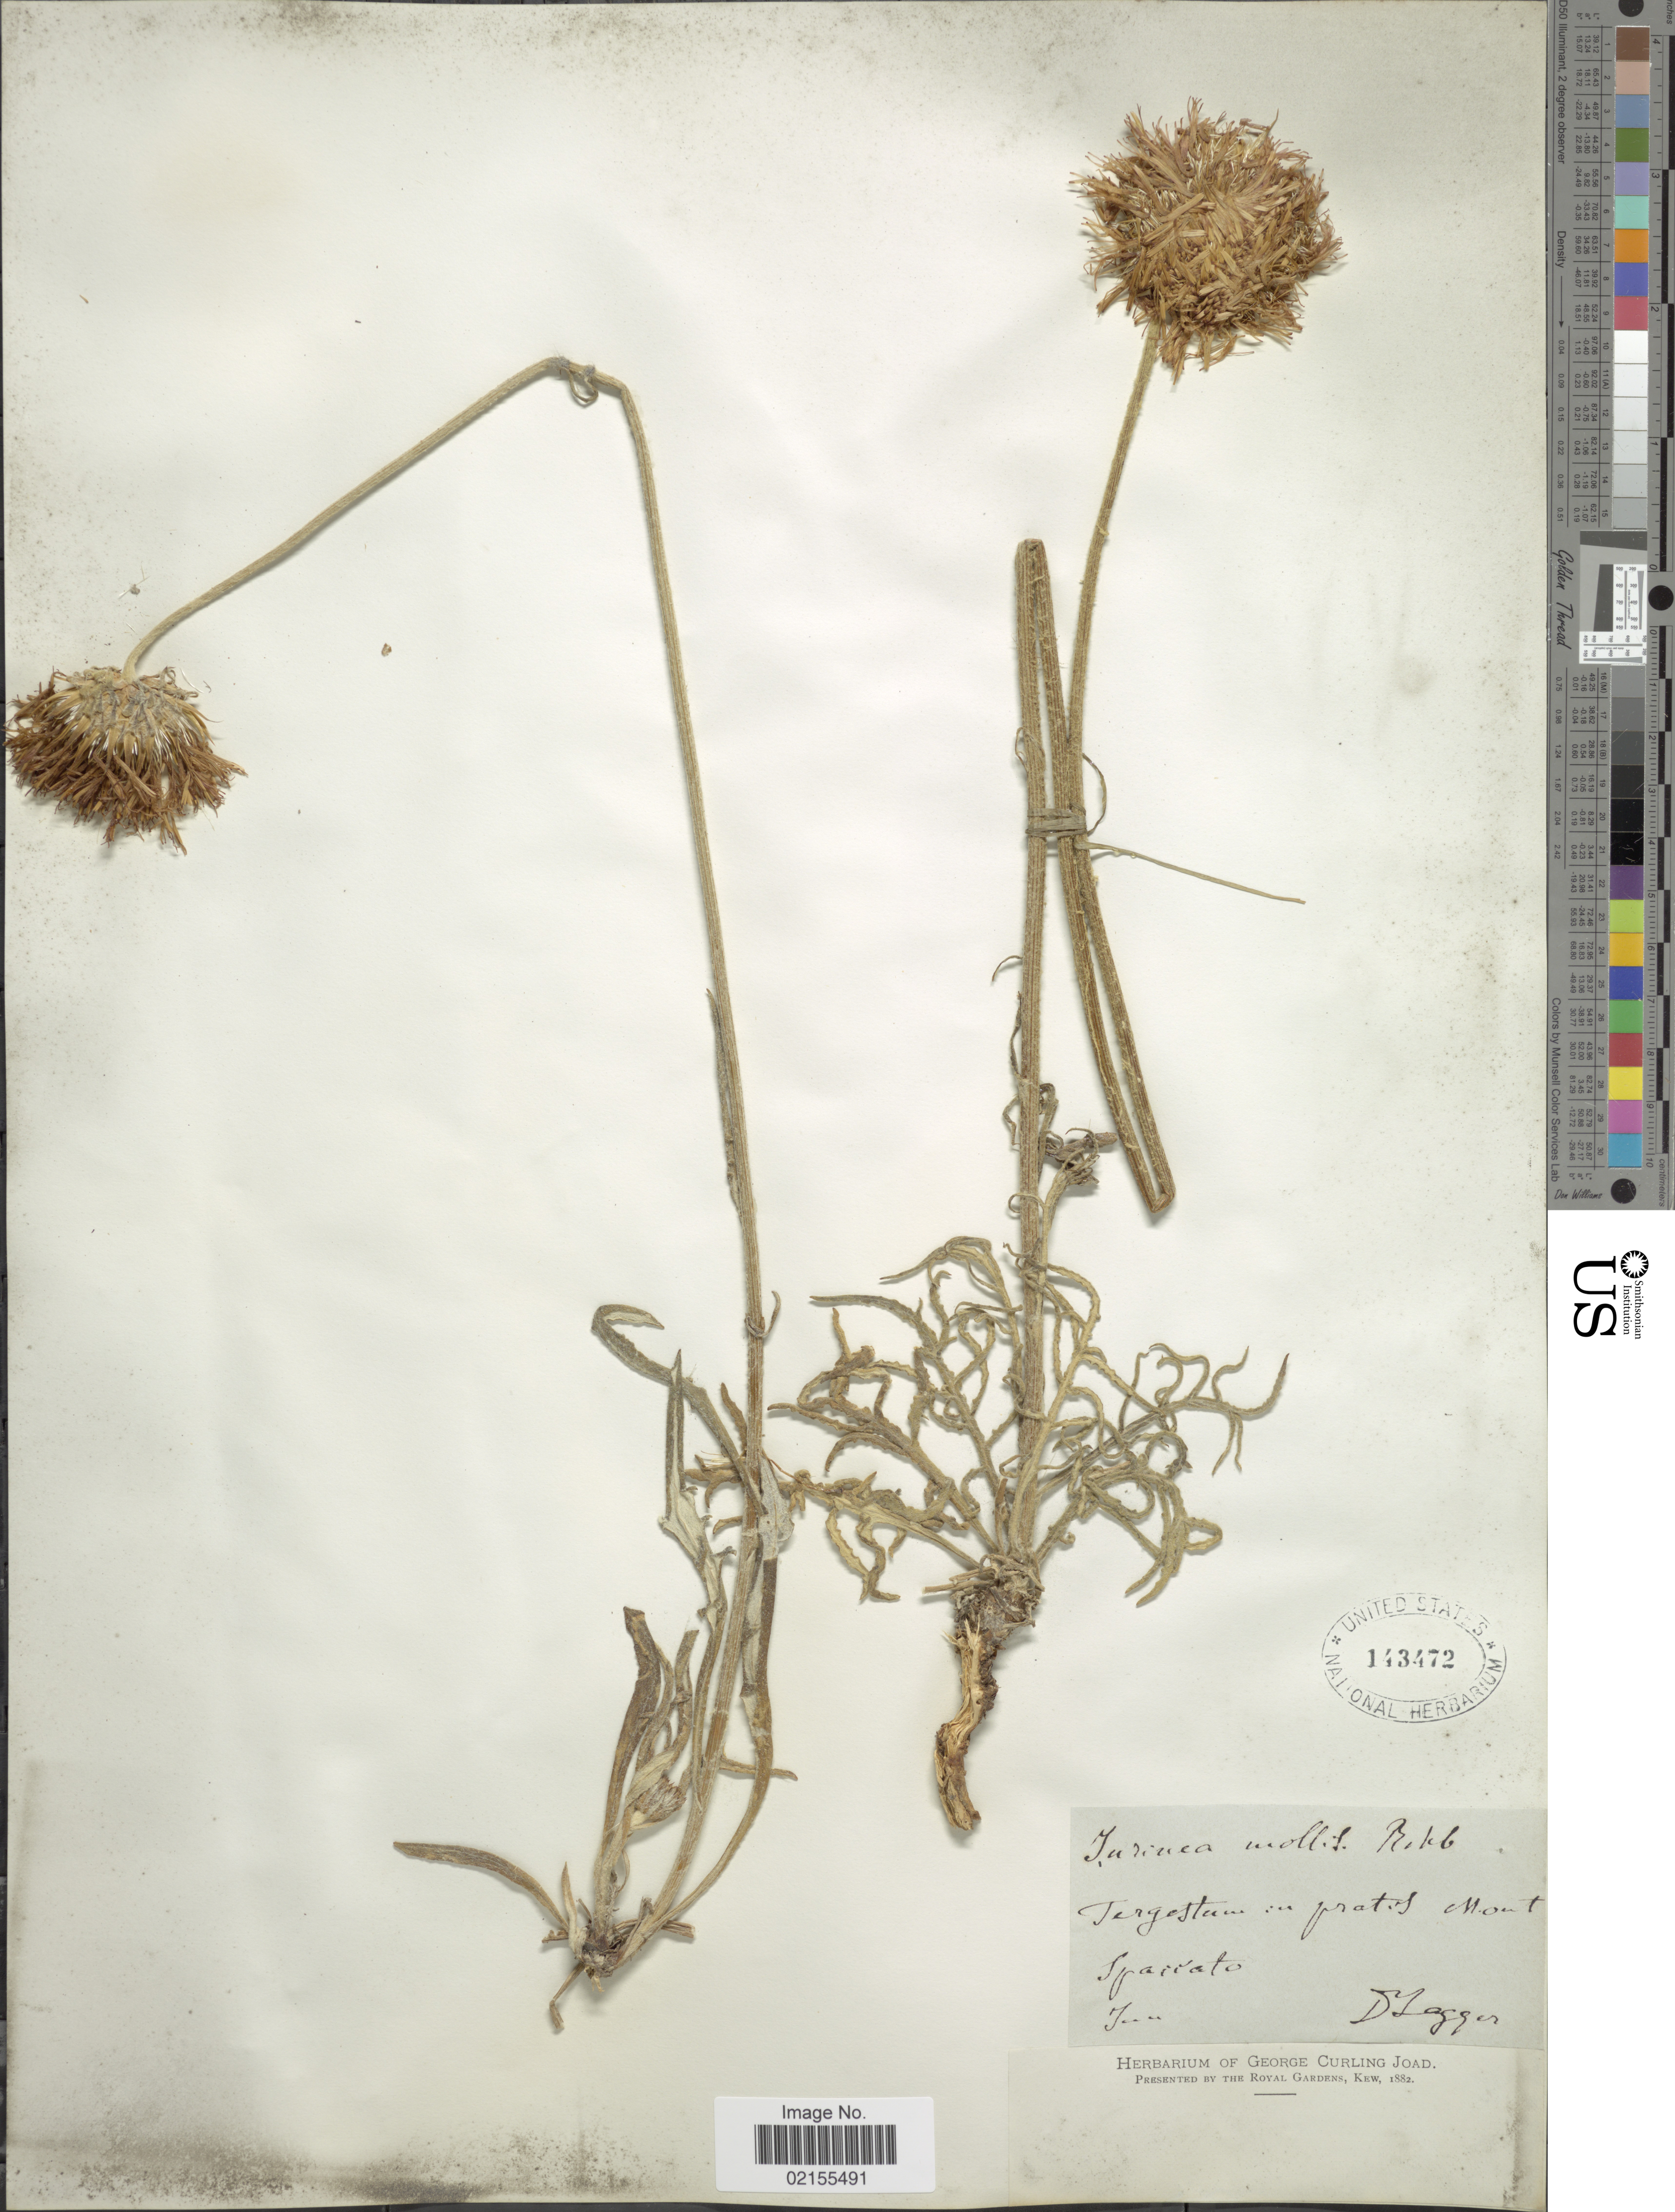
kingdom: Plantae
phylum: Tracheophyta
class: Magnoliopsida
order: Asterales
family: Asteraceae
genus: Jurinea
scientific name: Jurinea mollis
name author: Rchb.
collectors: F. J. Lagger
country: Italy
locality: Tergestum, Mont Spaccato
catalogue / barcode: US 143472